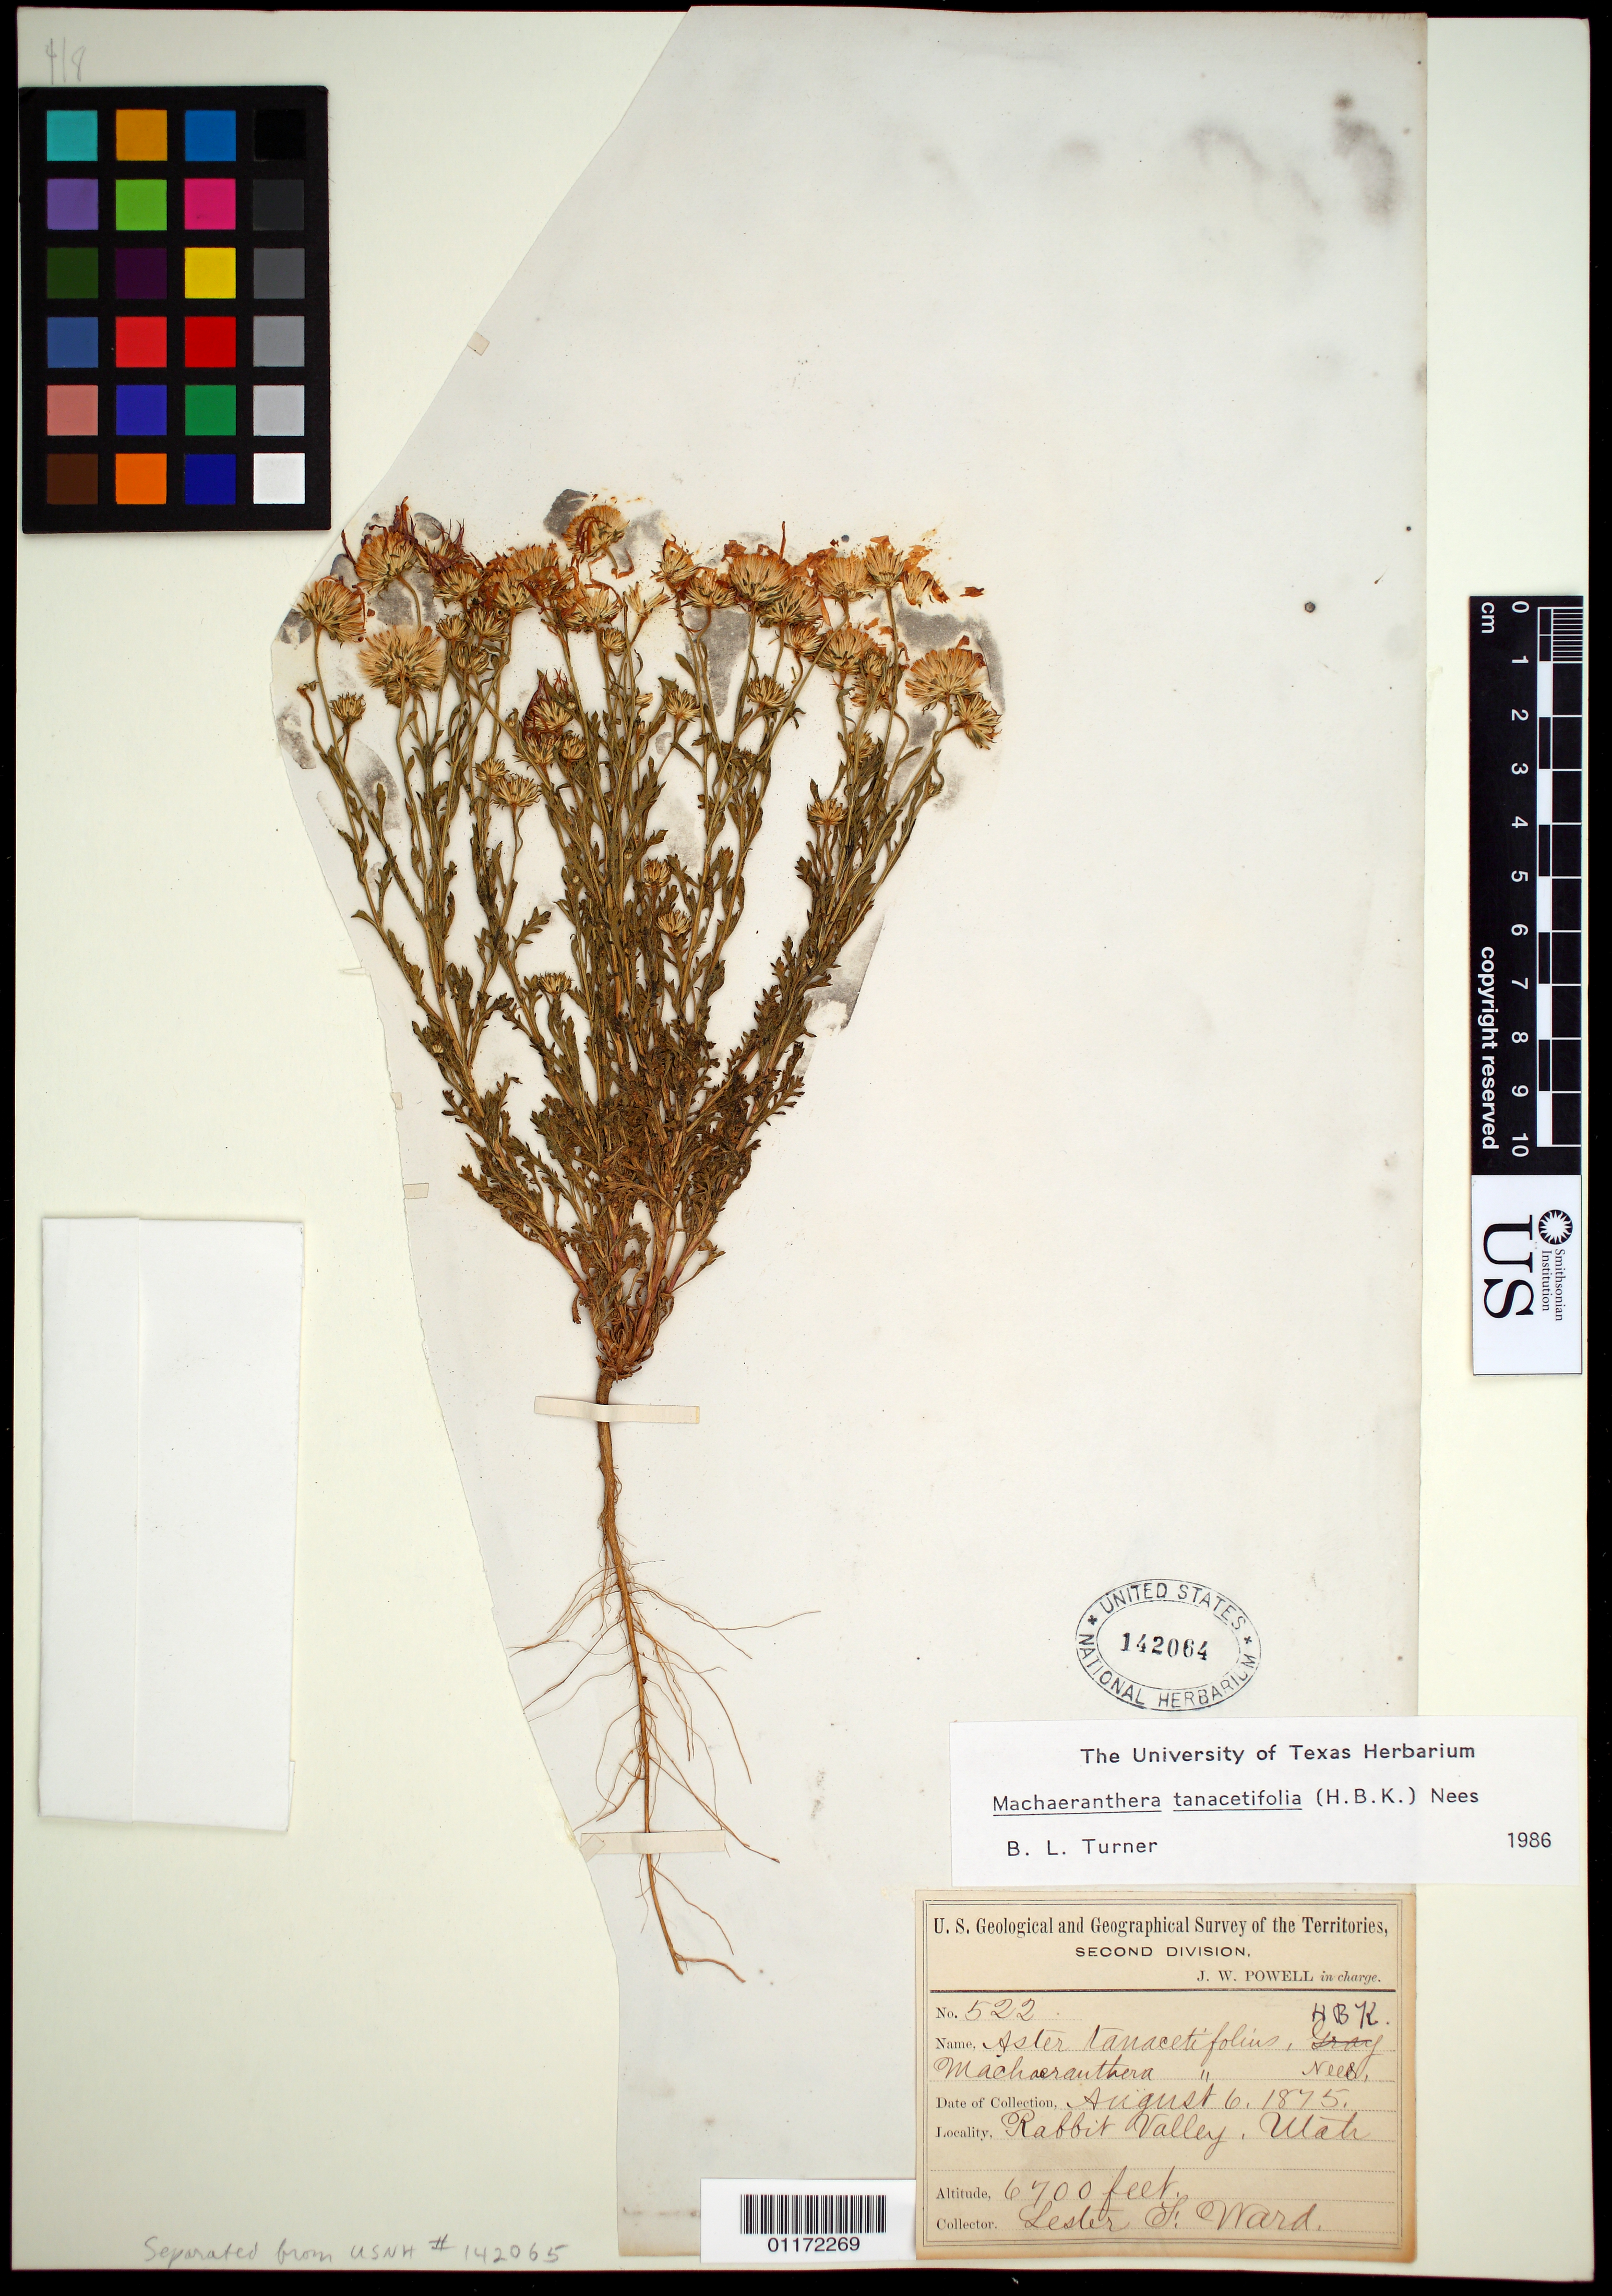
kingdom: Plantae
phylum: Tracheophyta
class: Magnoliopsida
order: Asterales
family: Asteraceae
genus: Machaeranthera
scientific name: Machaeranthera tanacetifolia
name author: (Kunth) Nees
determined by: Turner, B. L.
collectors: L. F. Ward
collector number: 522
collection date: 1875-08-06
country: United States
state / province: Utah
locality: Rabbit Valley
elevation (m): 2042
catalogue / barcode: US 142064